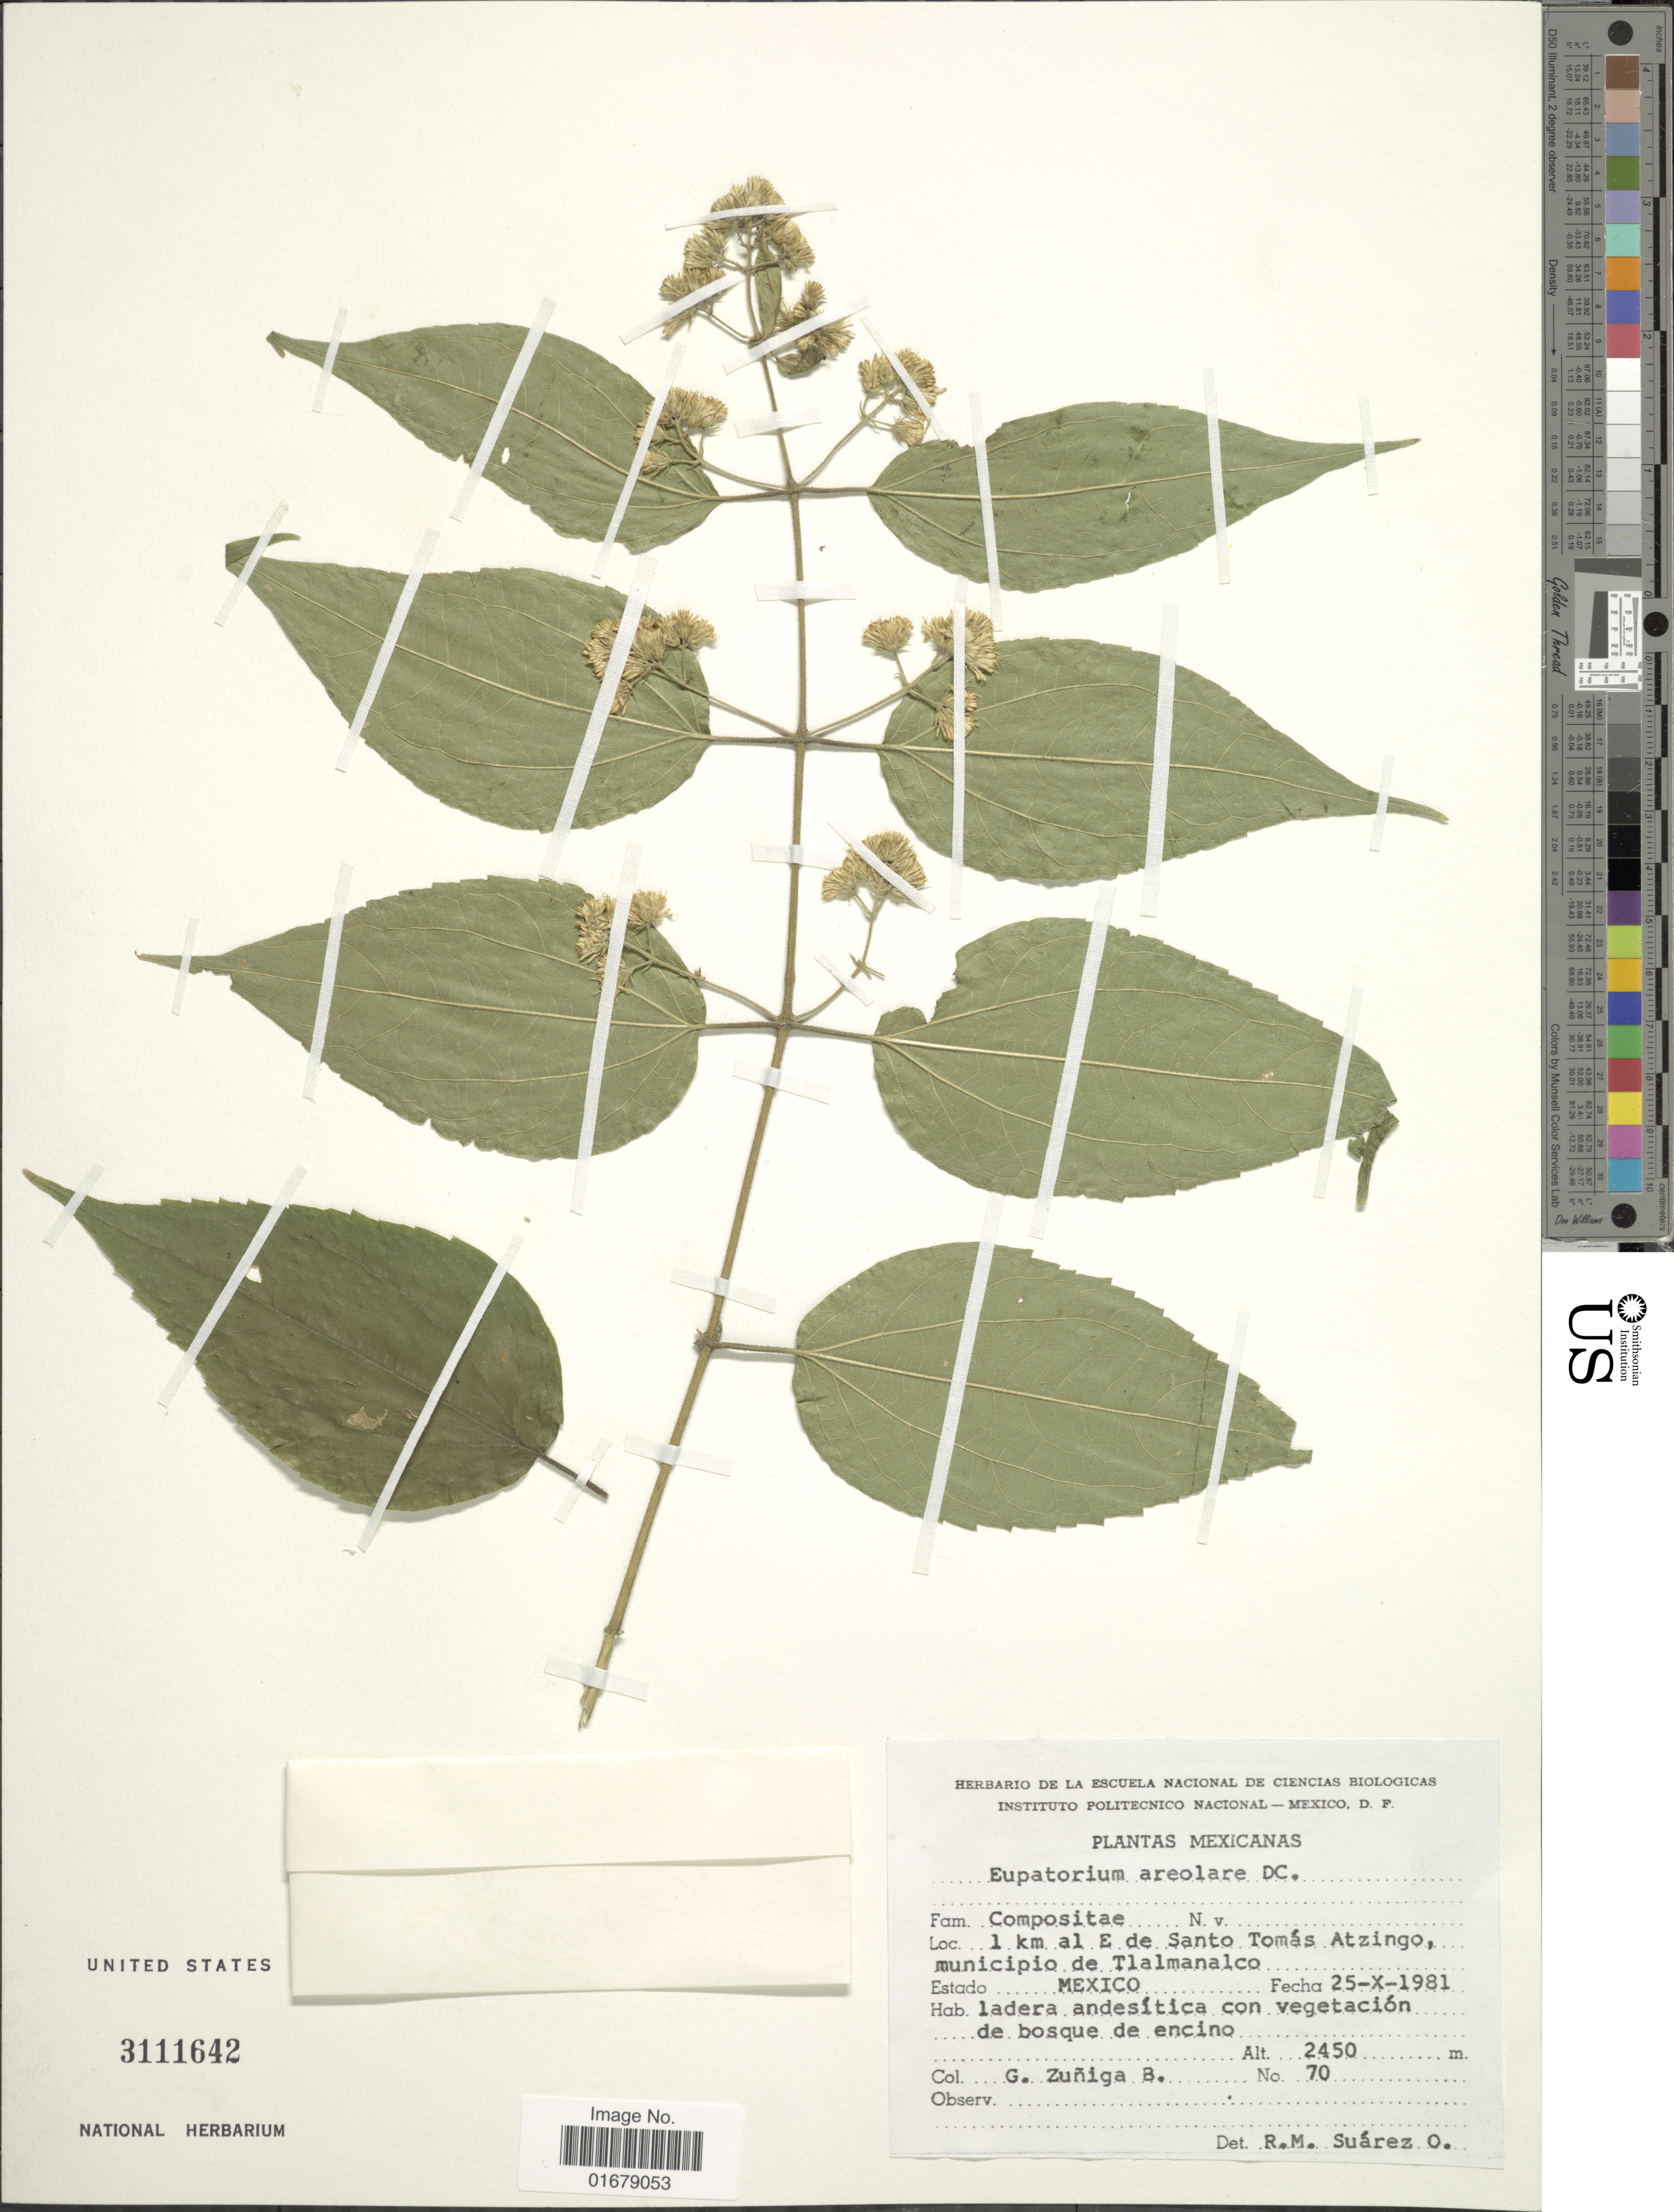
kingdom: Plantae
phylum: Tracheophyta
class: Magnoliopsida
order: Asterales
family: Asteraceae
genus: Piptothrix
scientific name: Piptothrix areolaris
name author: (DC.) R.M. King & H. Rob.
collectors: G. Zuniga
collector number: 70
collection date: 1981-10-25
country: Mexico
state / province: México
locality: Mexicanas. 1 km al E de Santo Tomas Atzingo, muncipio de Tlalmanalco. Estado México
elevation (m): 2450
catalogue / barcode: US 3111642